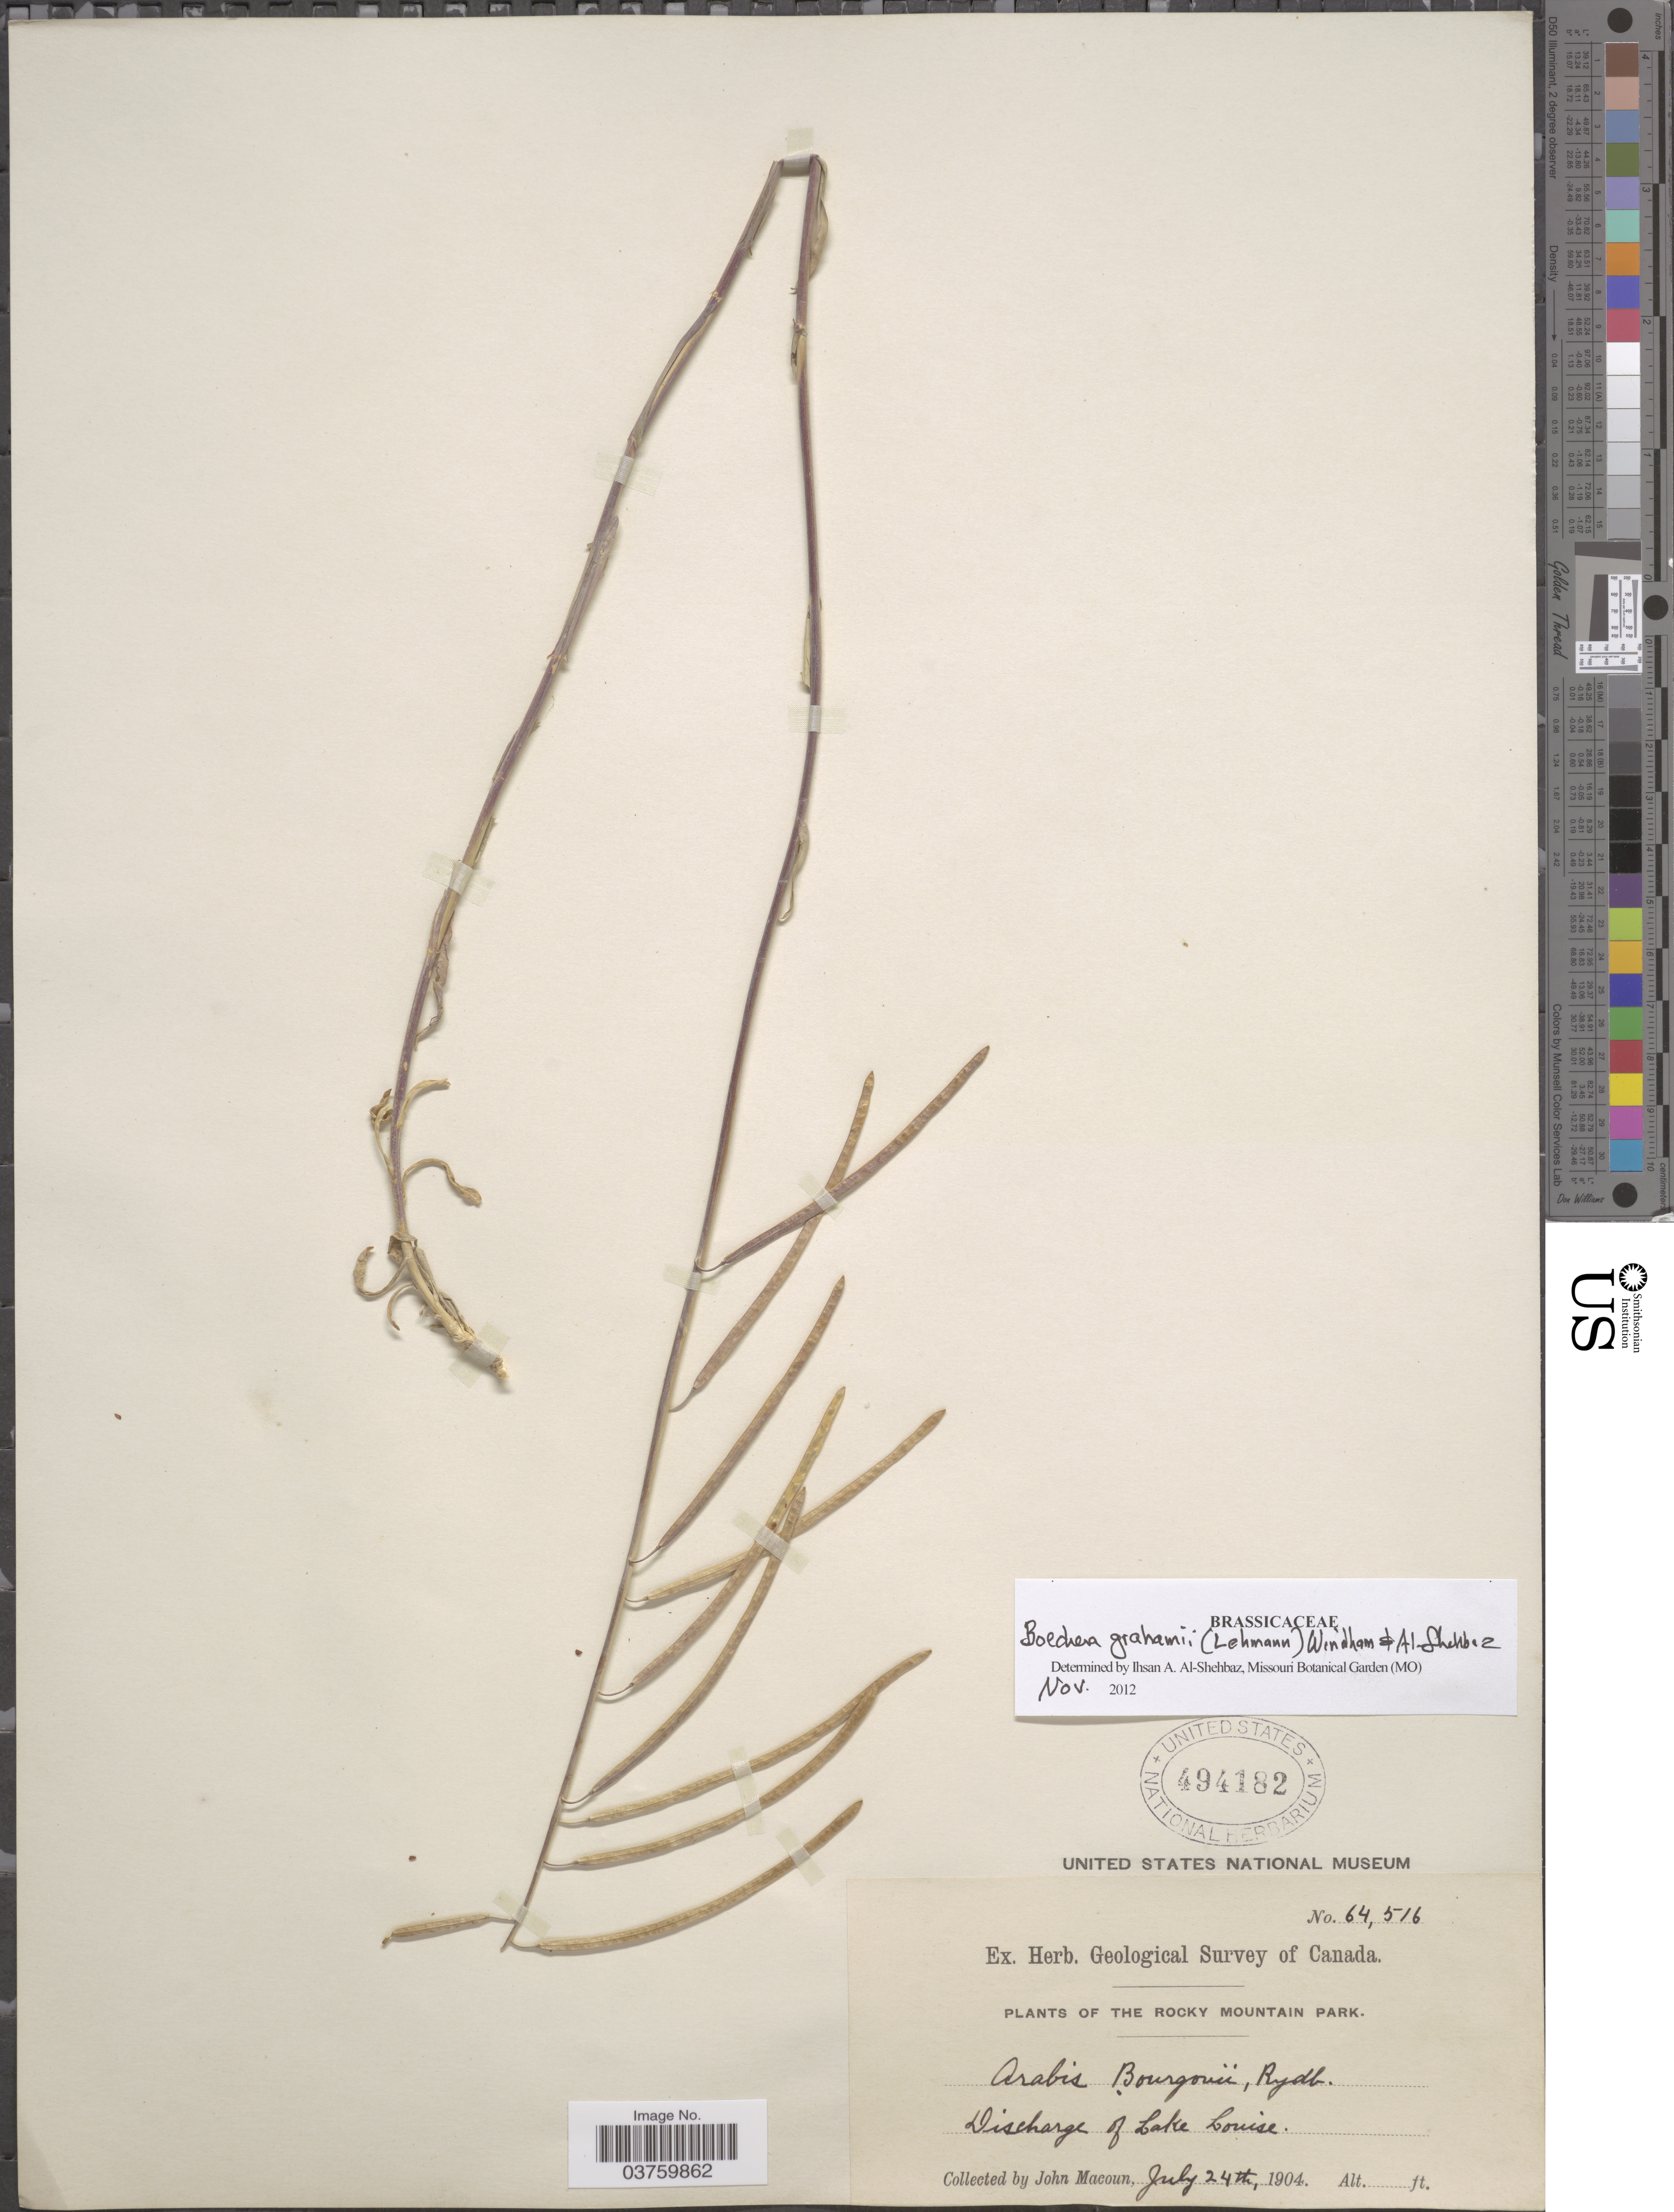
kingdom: Plantae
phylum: Tracheophyta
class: Magnoliopsida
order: Brassicales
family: Brassicaceae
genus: Boechera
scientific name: Boechera grahamii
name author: (Lehm.) Windham & Al-Shehbaz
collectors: J. Macoun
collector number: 64516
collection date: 1904-07-24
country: Canada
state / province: Alberta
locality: The Rocky Mountain Park. Discharge of Lake Louise.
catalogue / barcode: US 494182